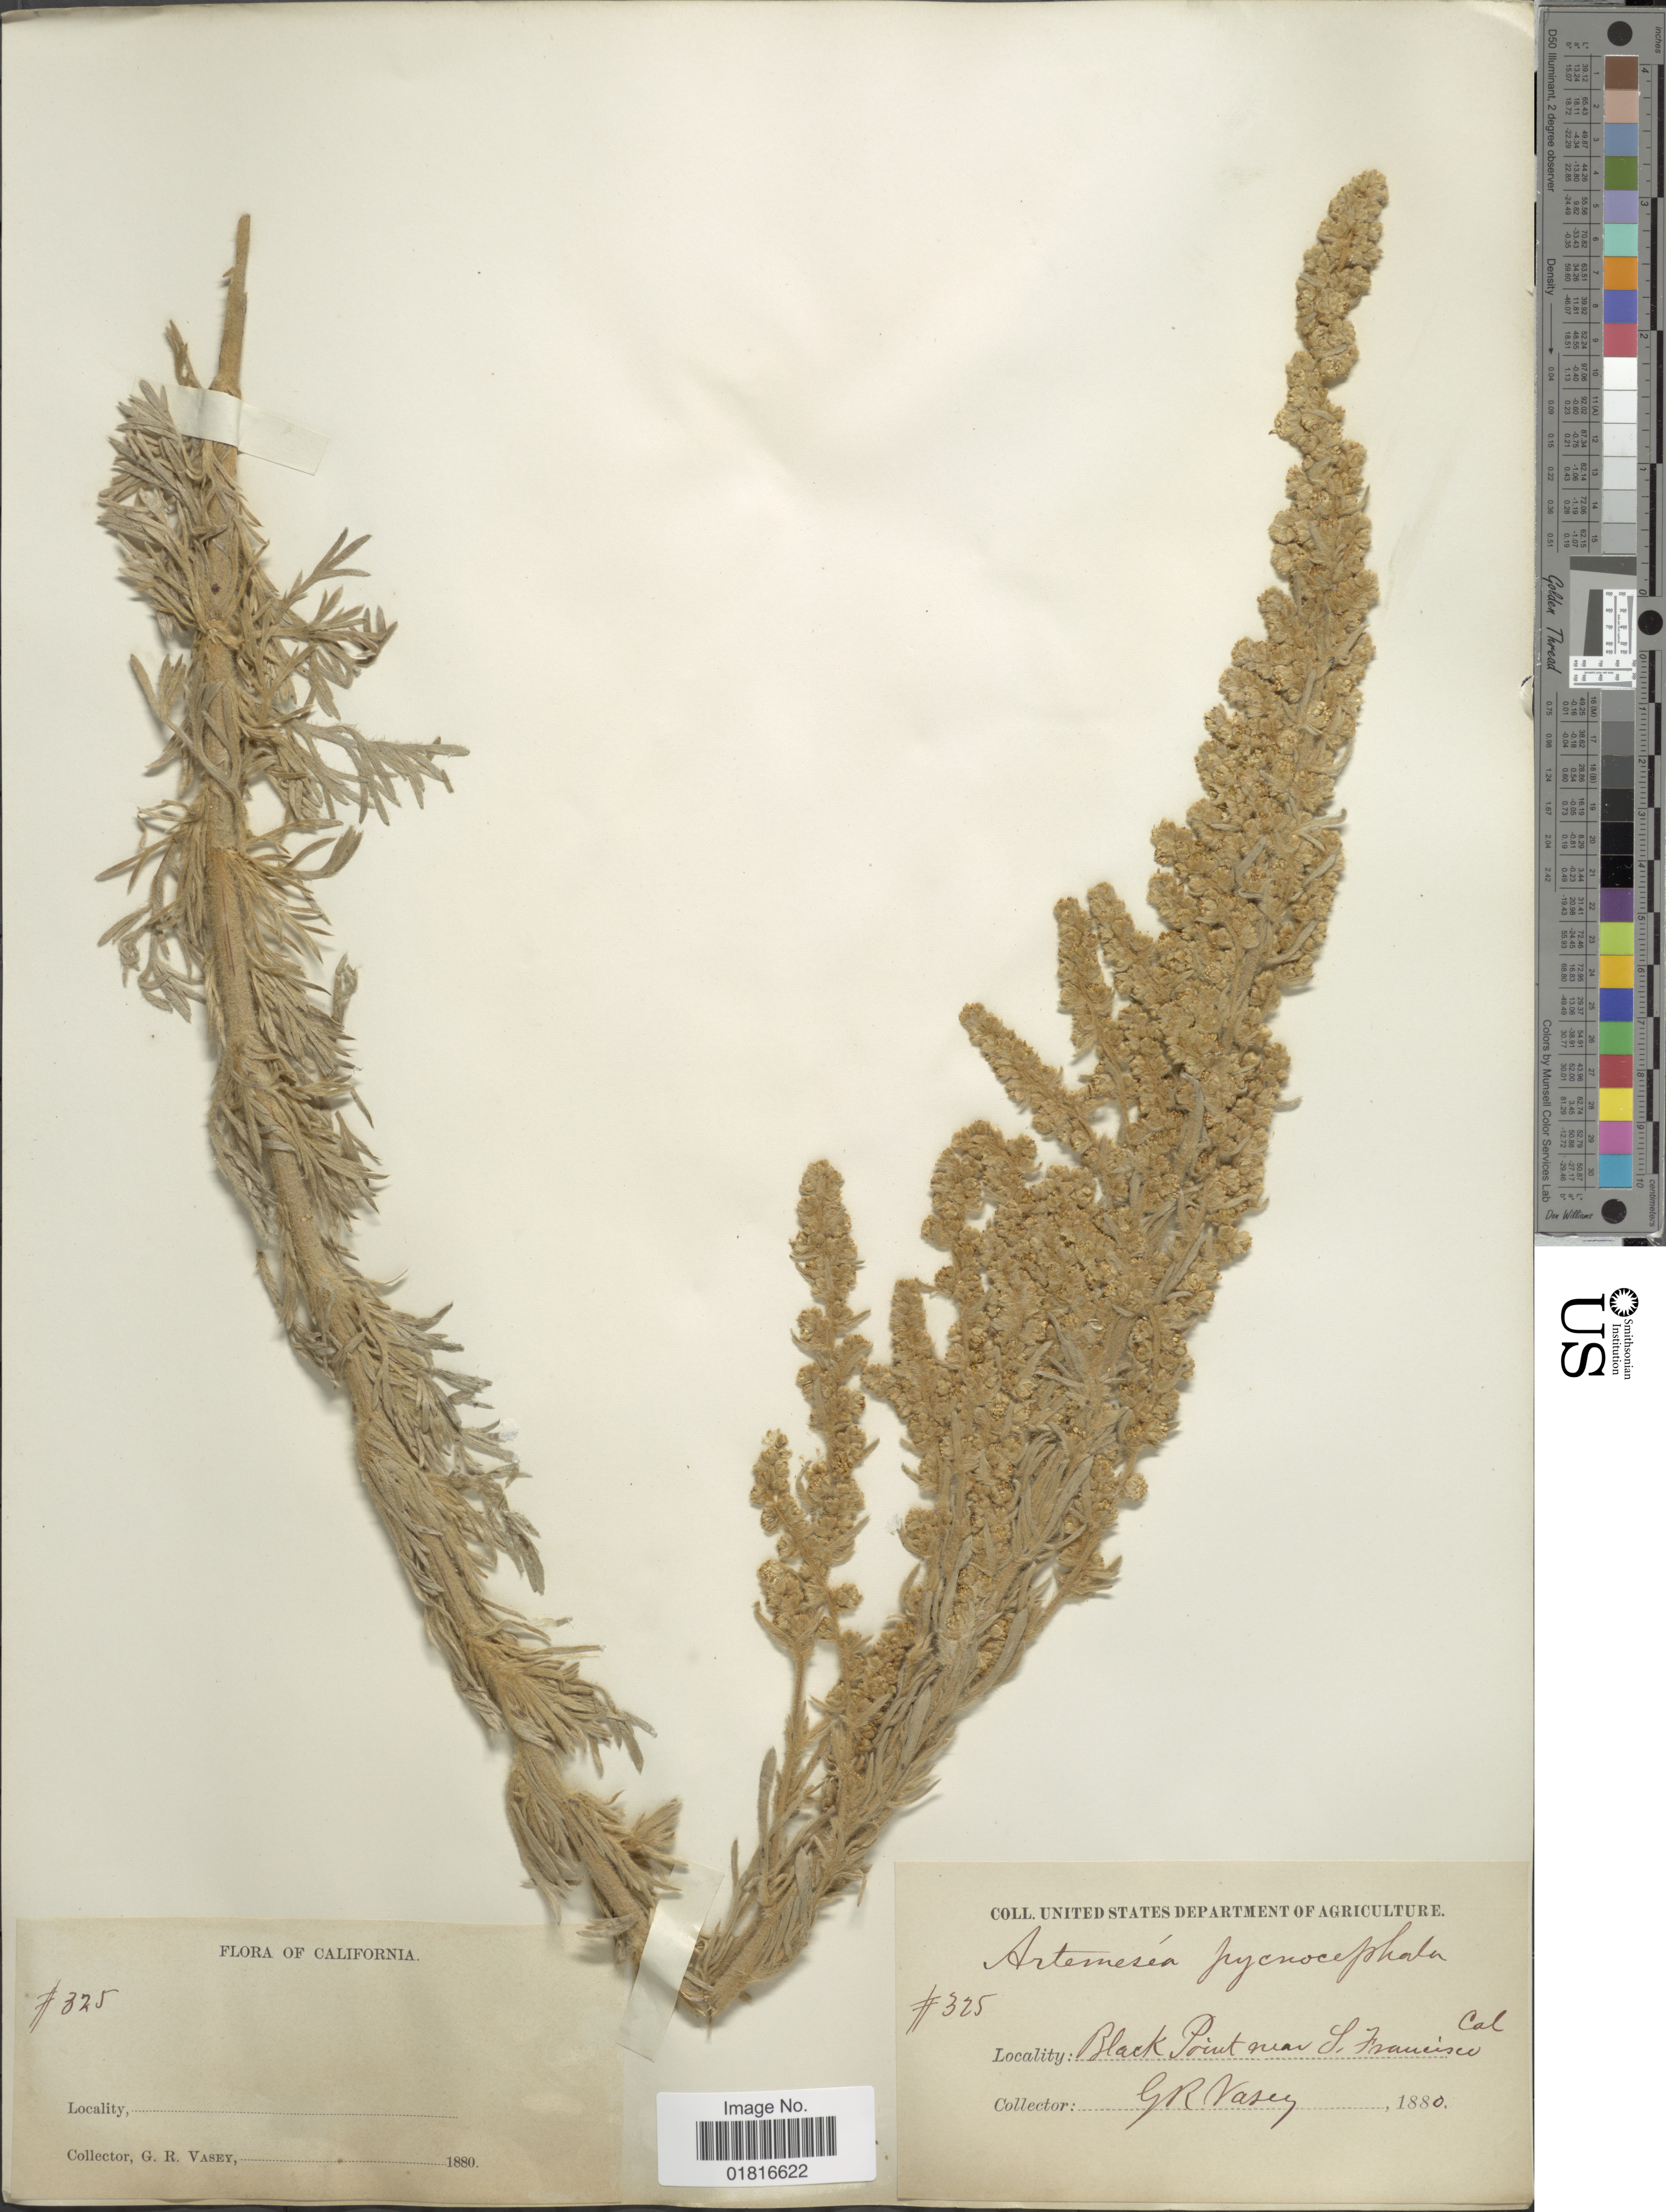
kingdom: Plantae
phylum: Tracheophyta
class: Magnoliopsida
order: Asterales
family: Asteraceae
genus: Artemisia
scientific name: Artemisia pycnocephala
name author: DC.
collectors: G. R. Vasey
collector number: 325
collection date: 1880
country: United States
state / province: California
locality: Black Point near S Francisco